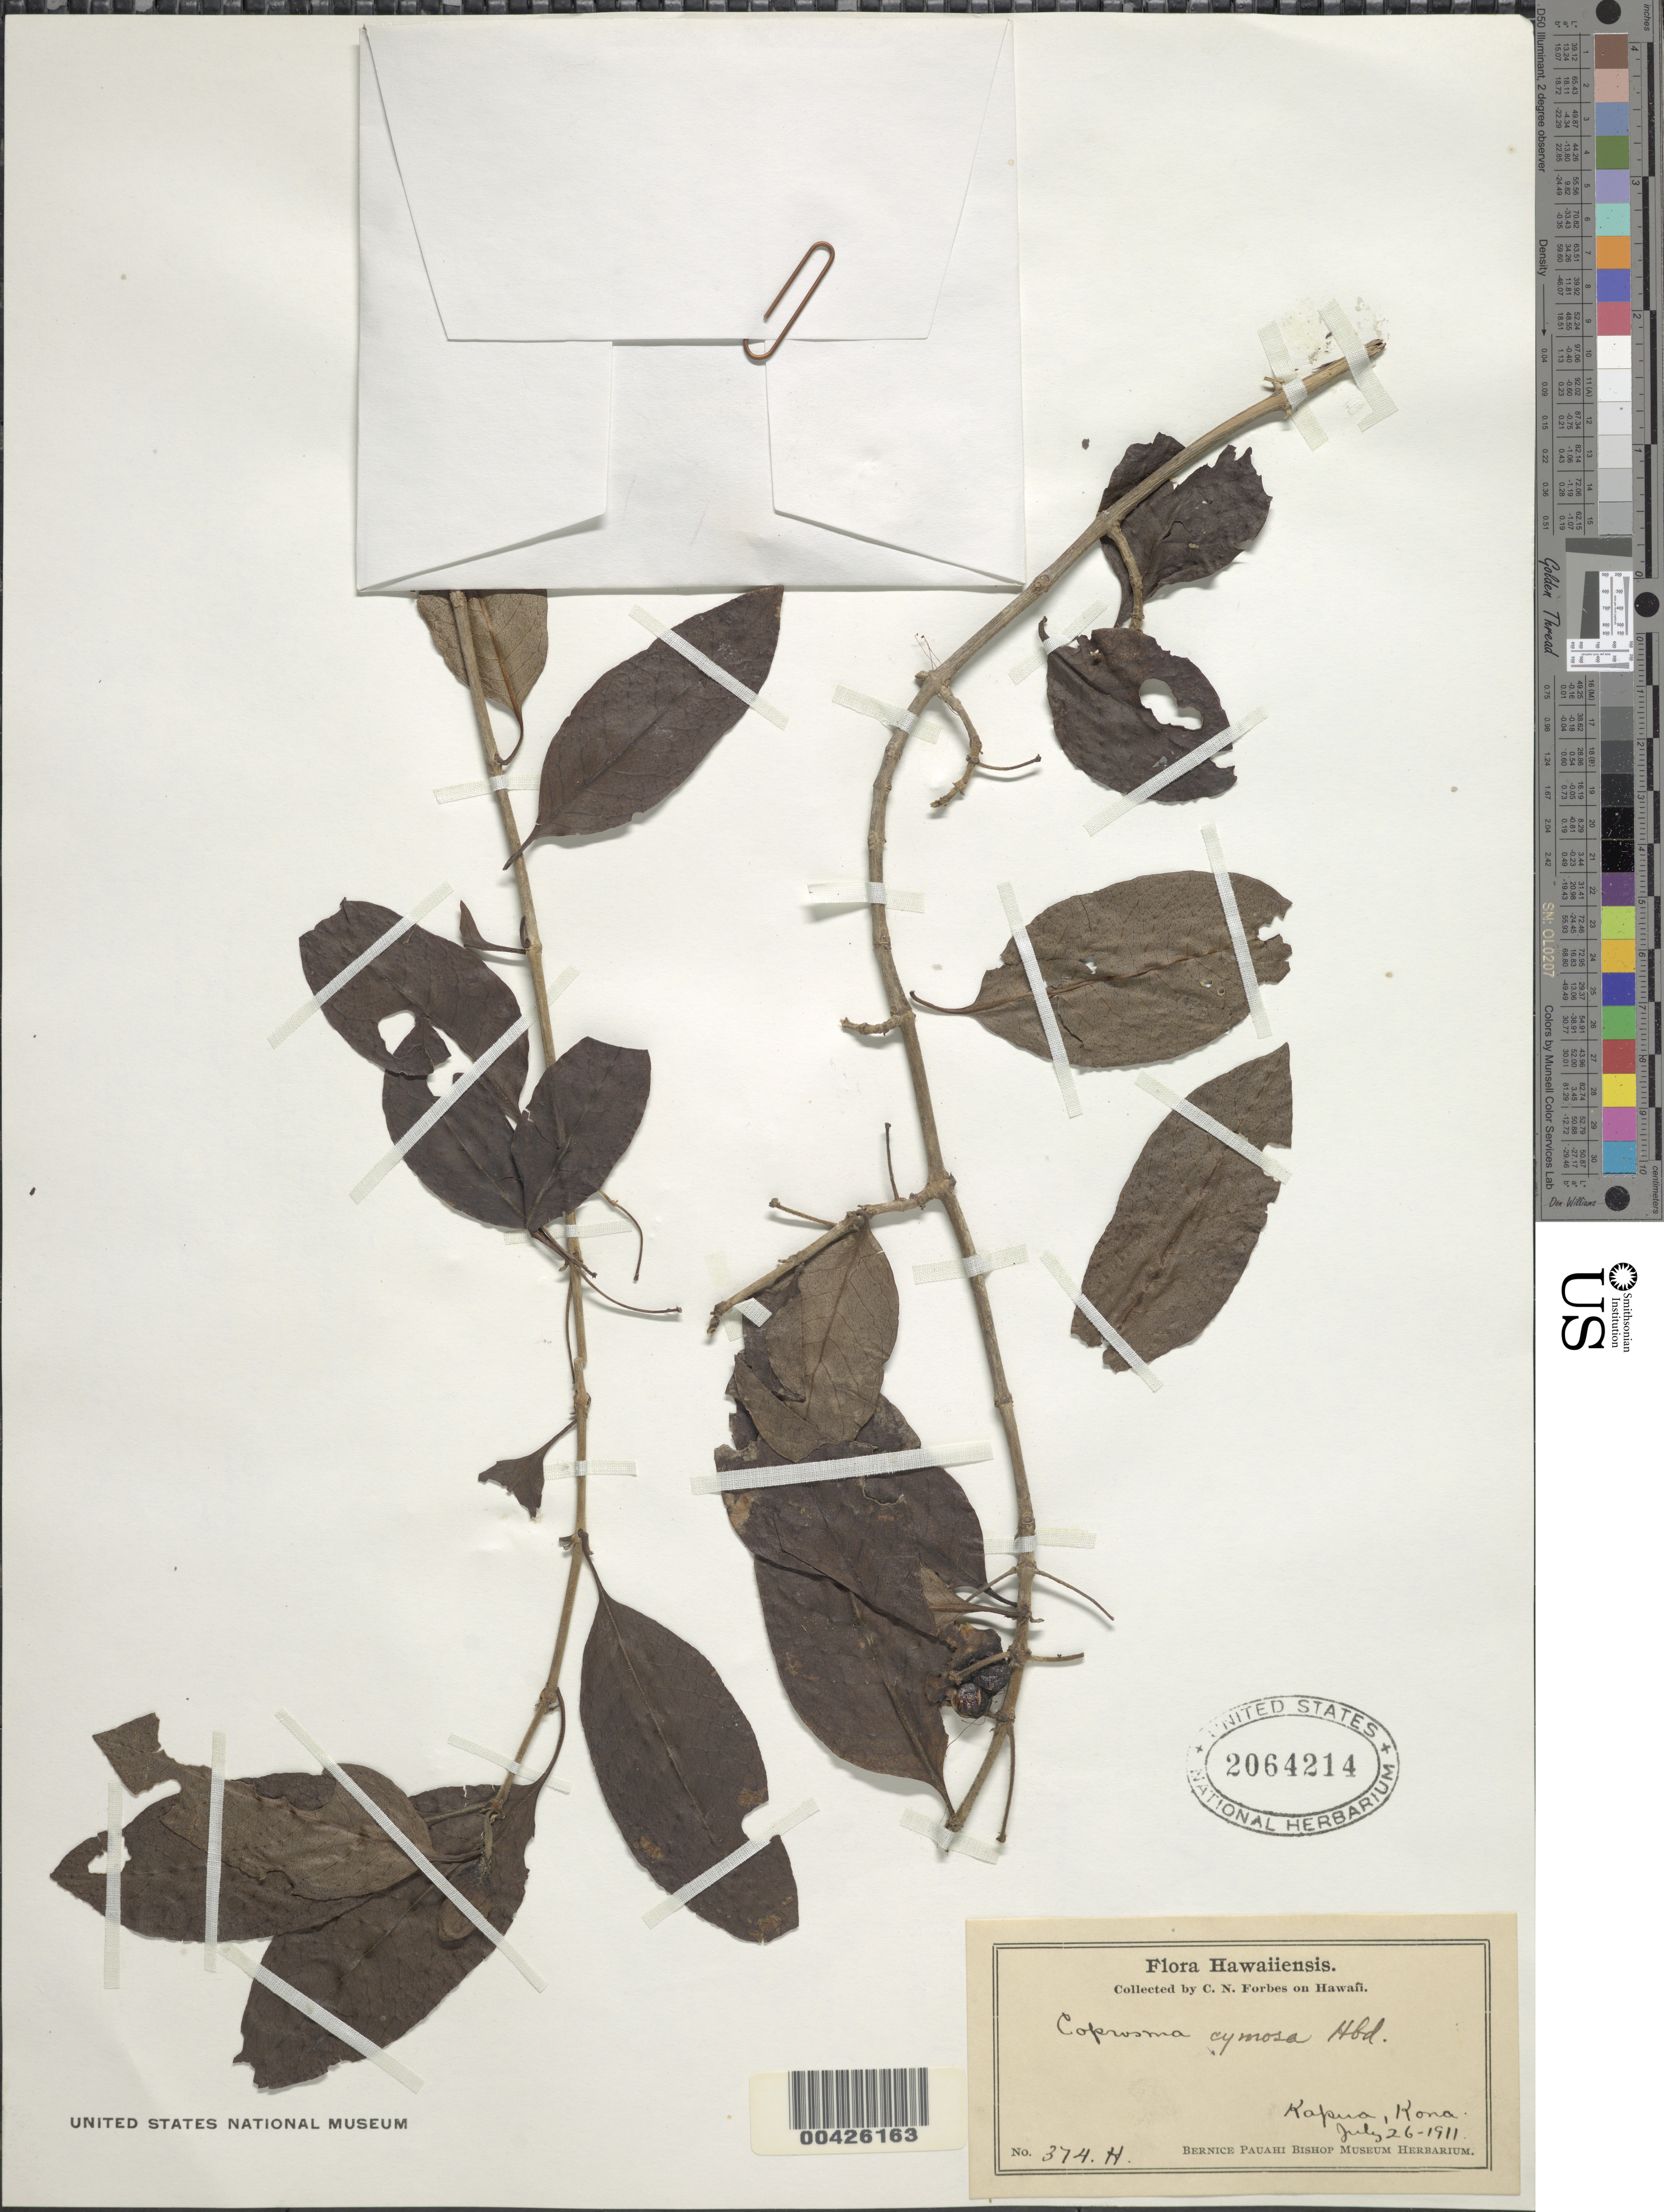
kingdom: Plantae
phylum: Tracheophyta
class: Magnoliopsida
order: Gentianales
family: Rubiaceae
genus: Coprosma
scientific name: Coprosma cymosa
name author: Hillebr.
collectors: C. N. Forbes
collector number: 374.H.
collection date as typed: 26 Jul 1911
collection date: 1911-07-26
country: United States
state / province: Hawaii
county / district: Hawaii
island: Hawaii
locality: Kapua, Kona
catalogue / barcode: US 2064214